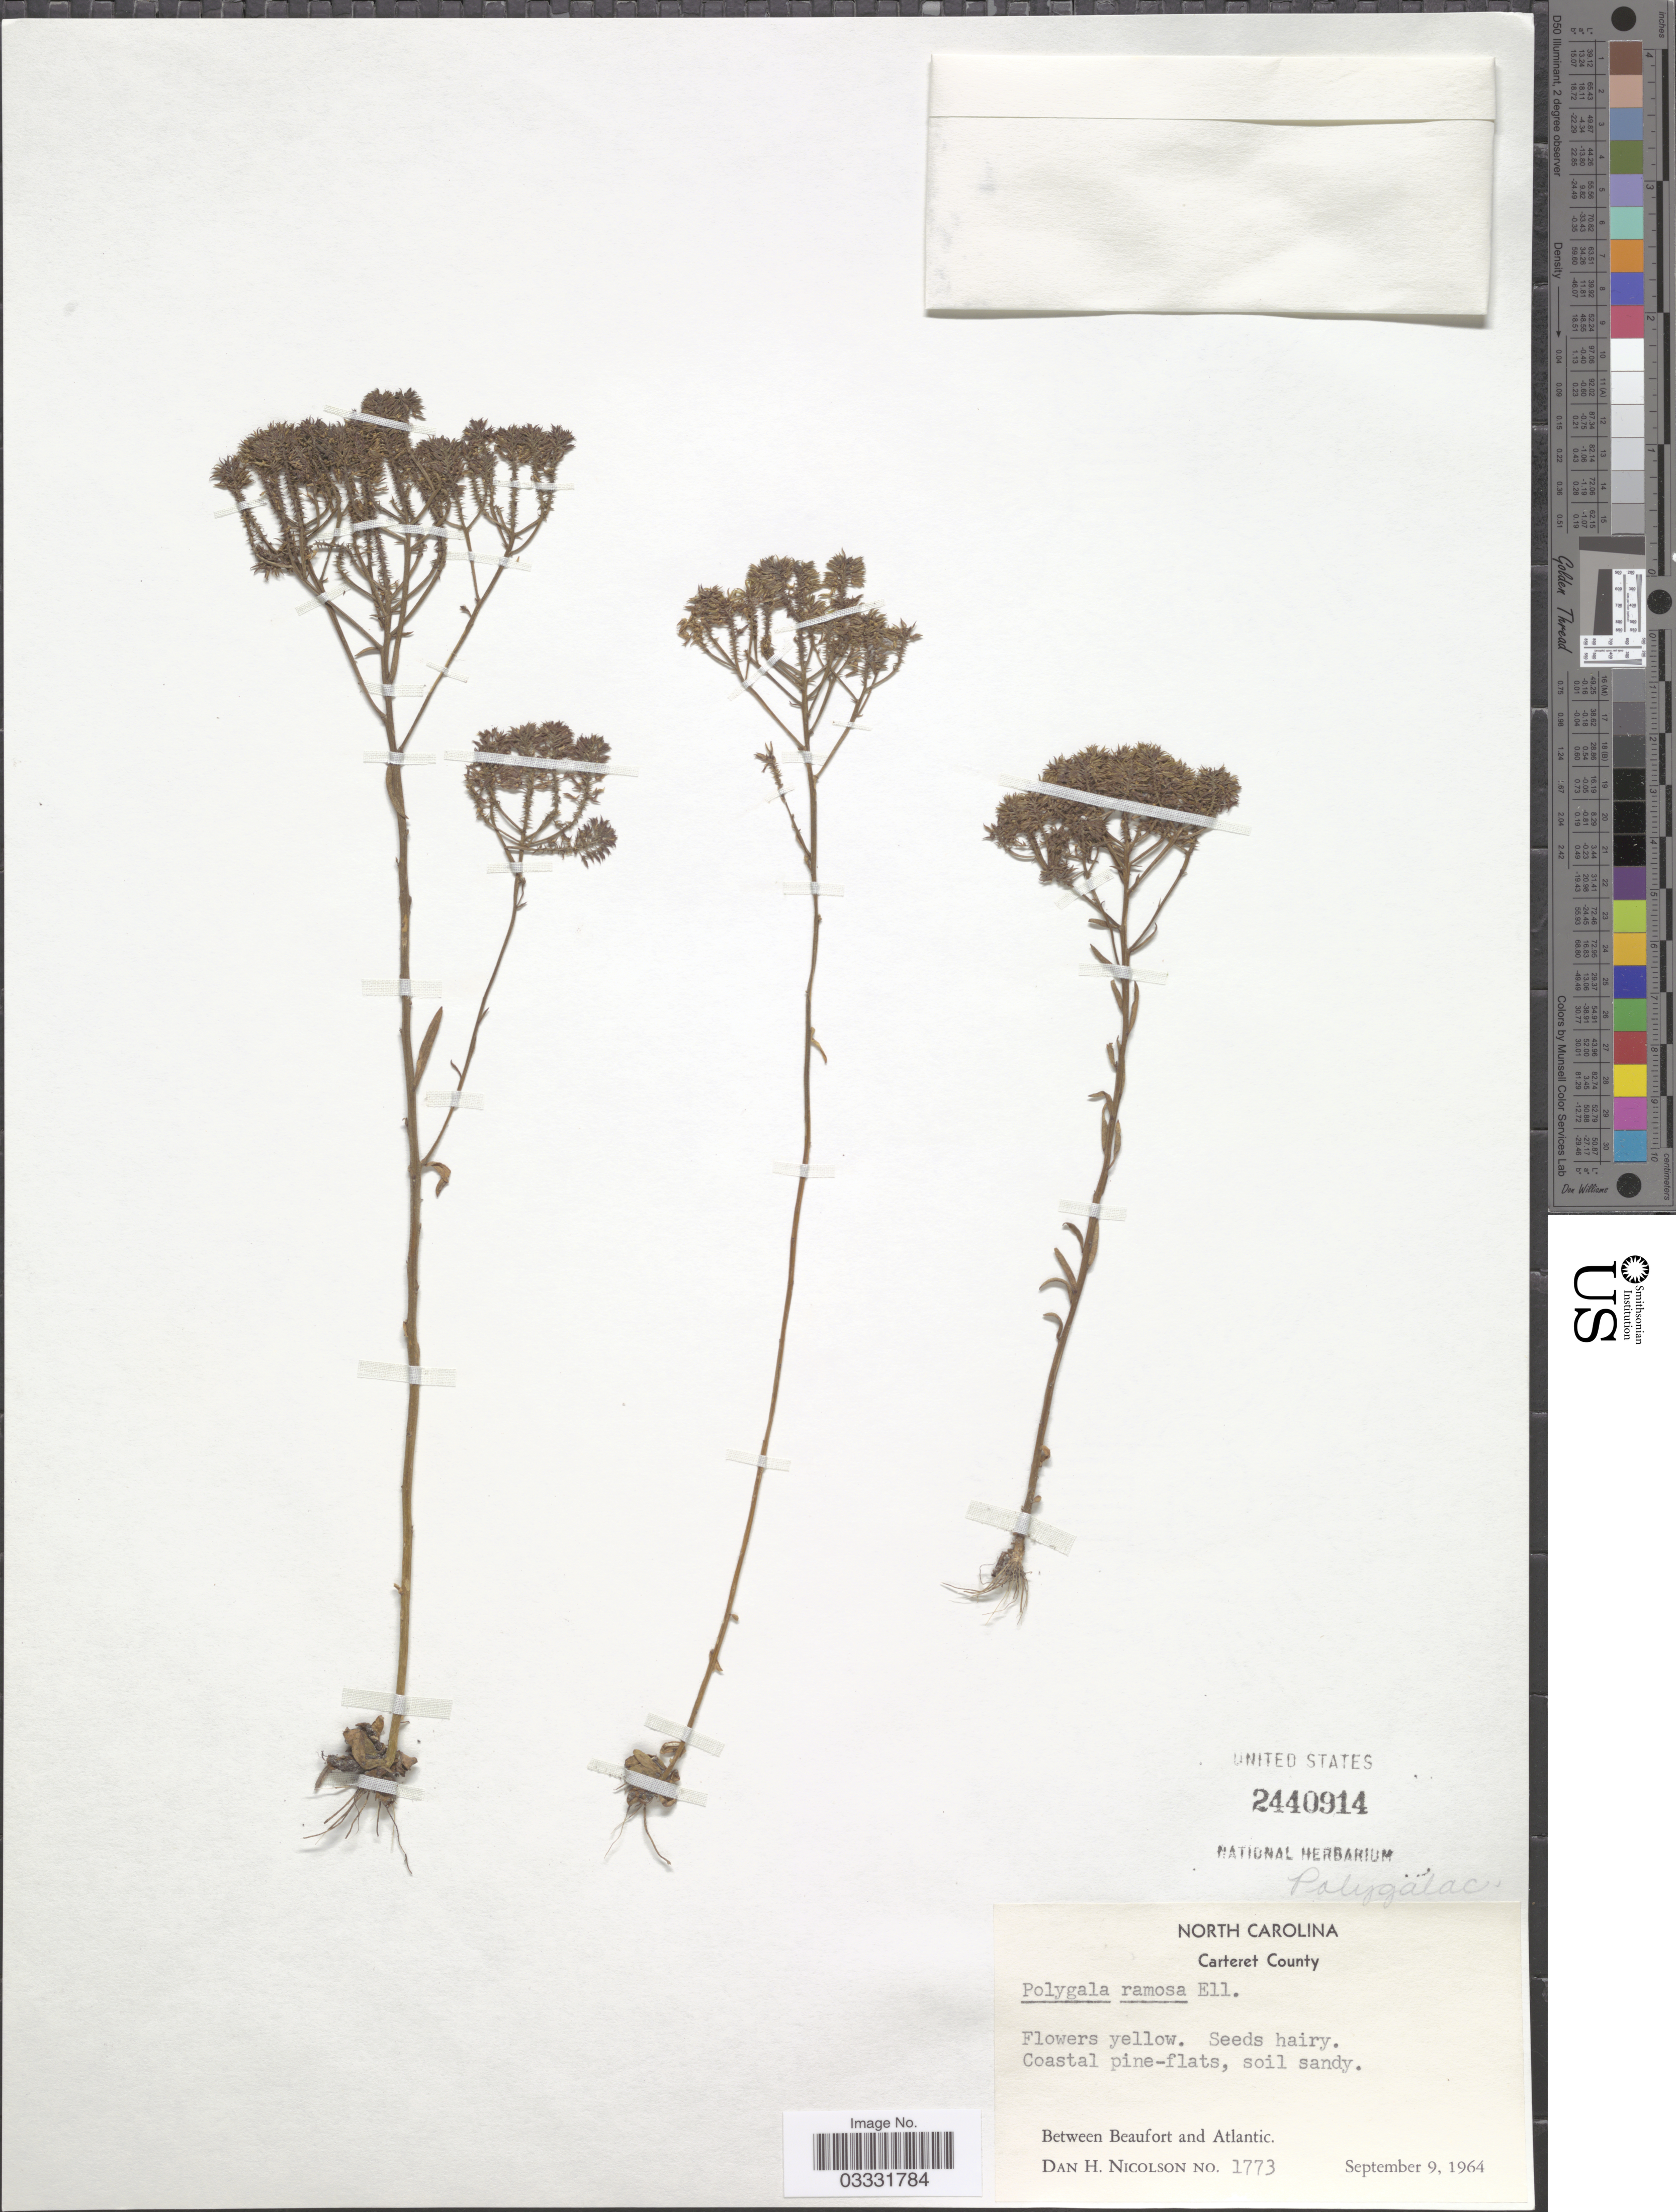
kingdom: Plantae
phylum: Tracheophyta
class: Magnoliopsida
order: Fabales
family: Polygalaceae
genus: Polygala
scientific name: Polygala ramosa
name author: Elliott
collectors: D. H. Nicolson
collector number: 1773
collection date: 1964-09-09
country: United States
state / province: North Carolina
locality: Carteret County. Between Beaufort and Atlantic.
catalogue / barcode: US 2440914